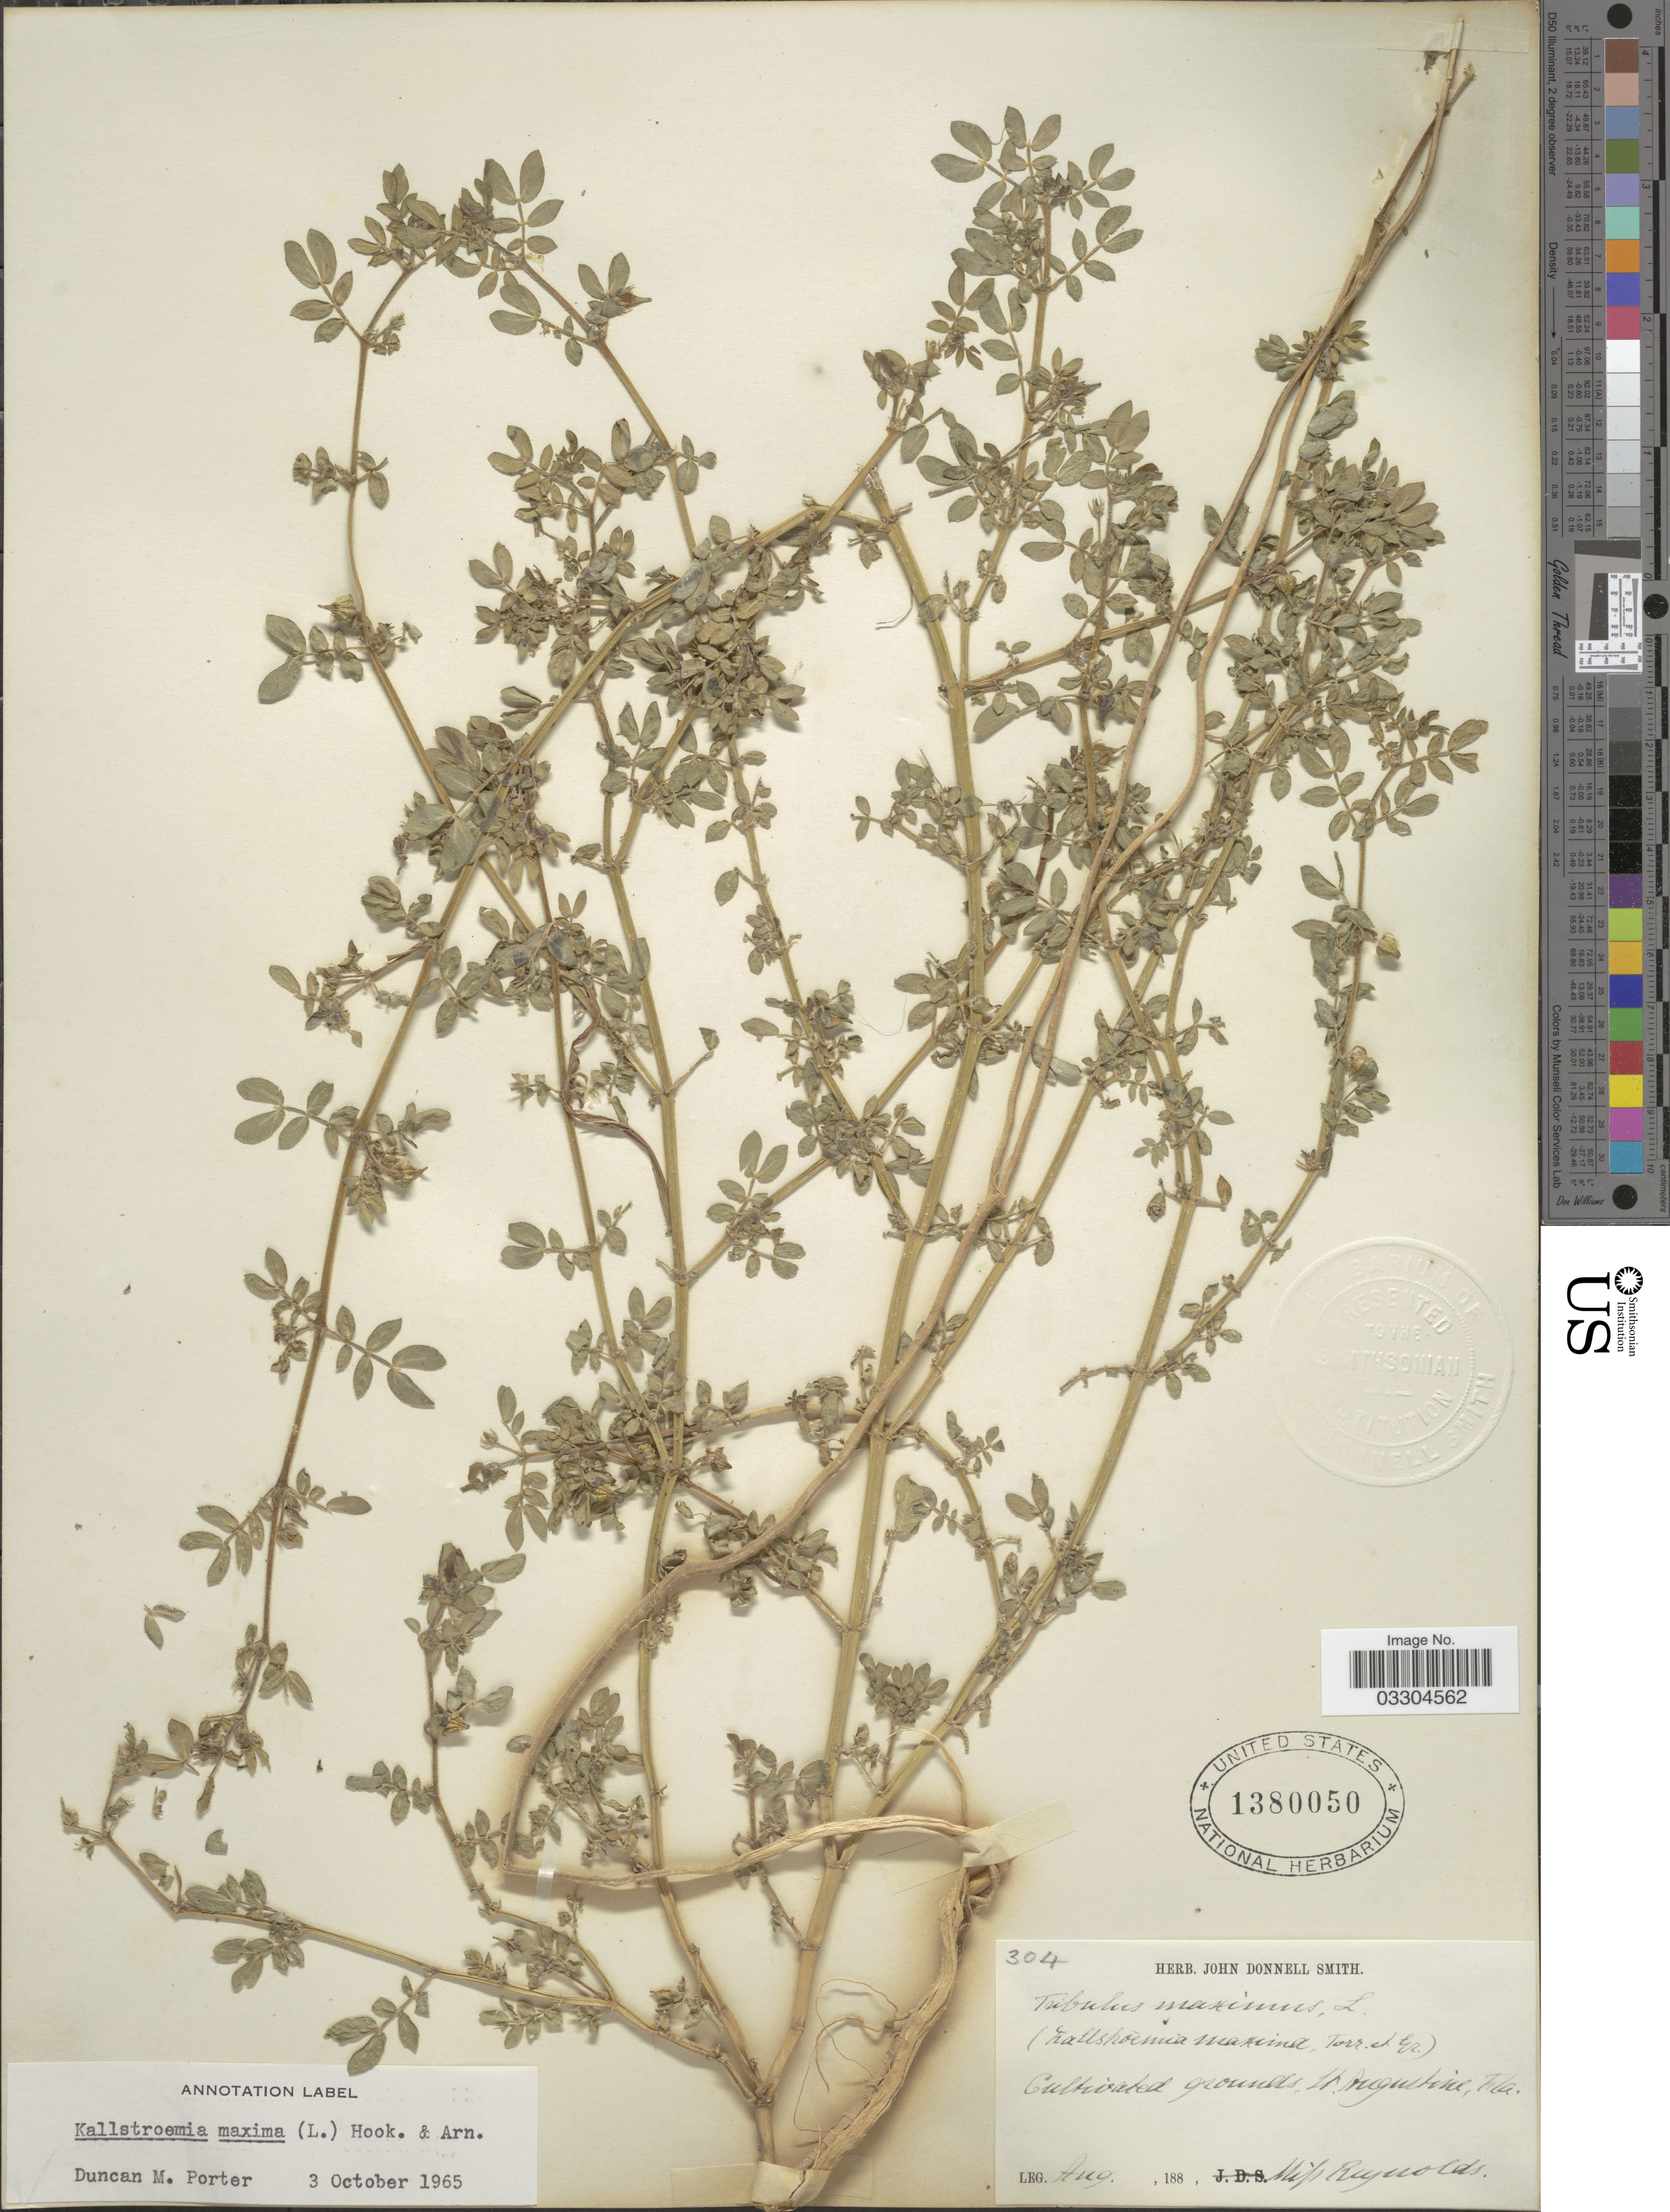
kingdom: Plantae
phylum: Tracheophyta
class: Magnoliopsida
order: Zygophyllales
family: Zygophyllaceae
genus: Kallstroemia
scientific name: Kallstroemia maxima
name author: (L.) Hook. & Arn.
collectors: Miss Reynolds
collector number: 304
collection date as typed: Aug.,188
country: United States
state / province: Florida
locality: Cultivated ground, St. Augustine.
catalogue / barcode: US 1380050